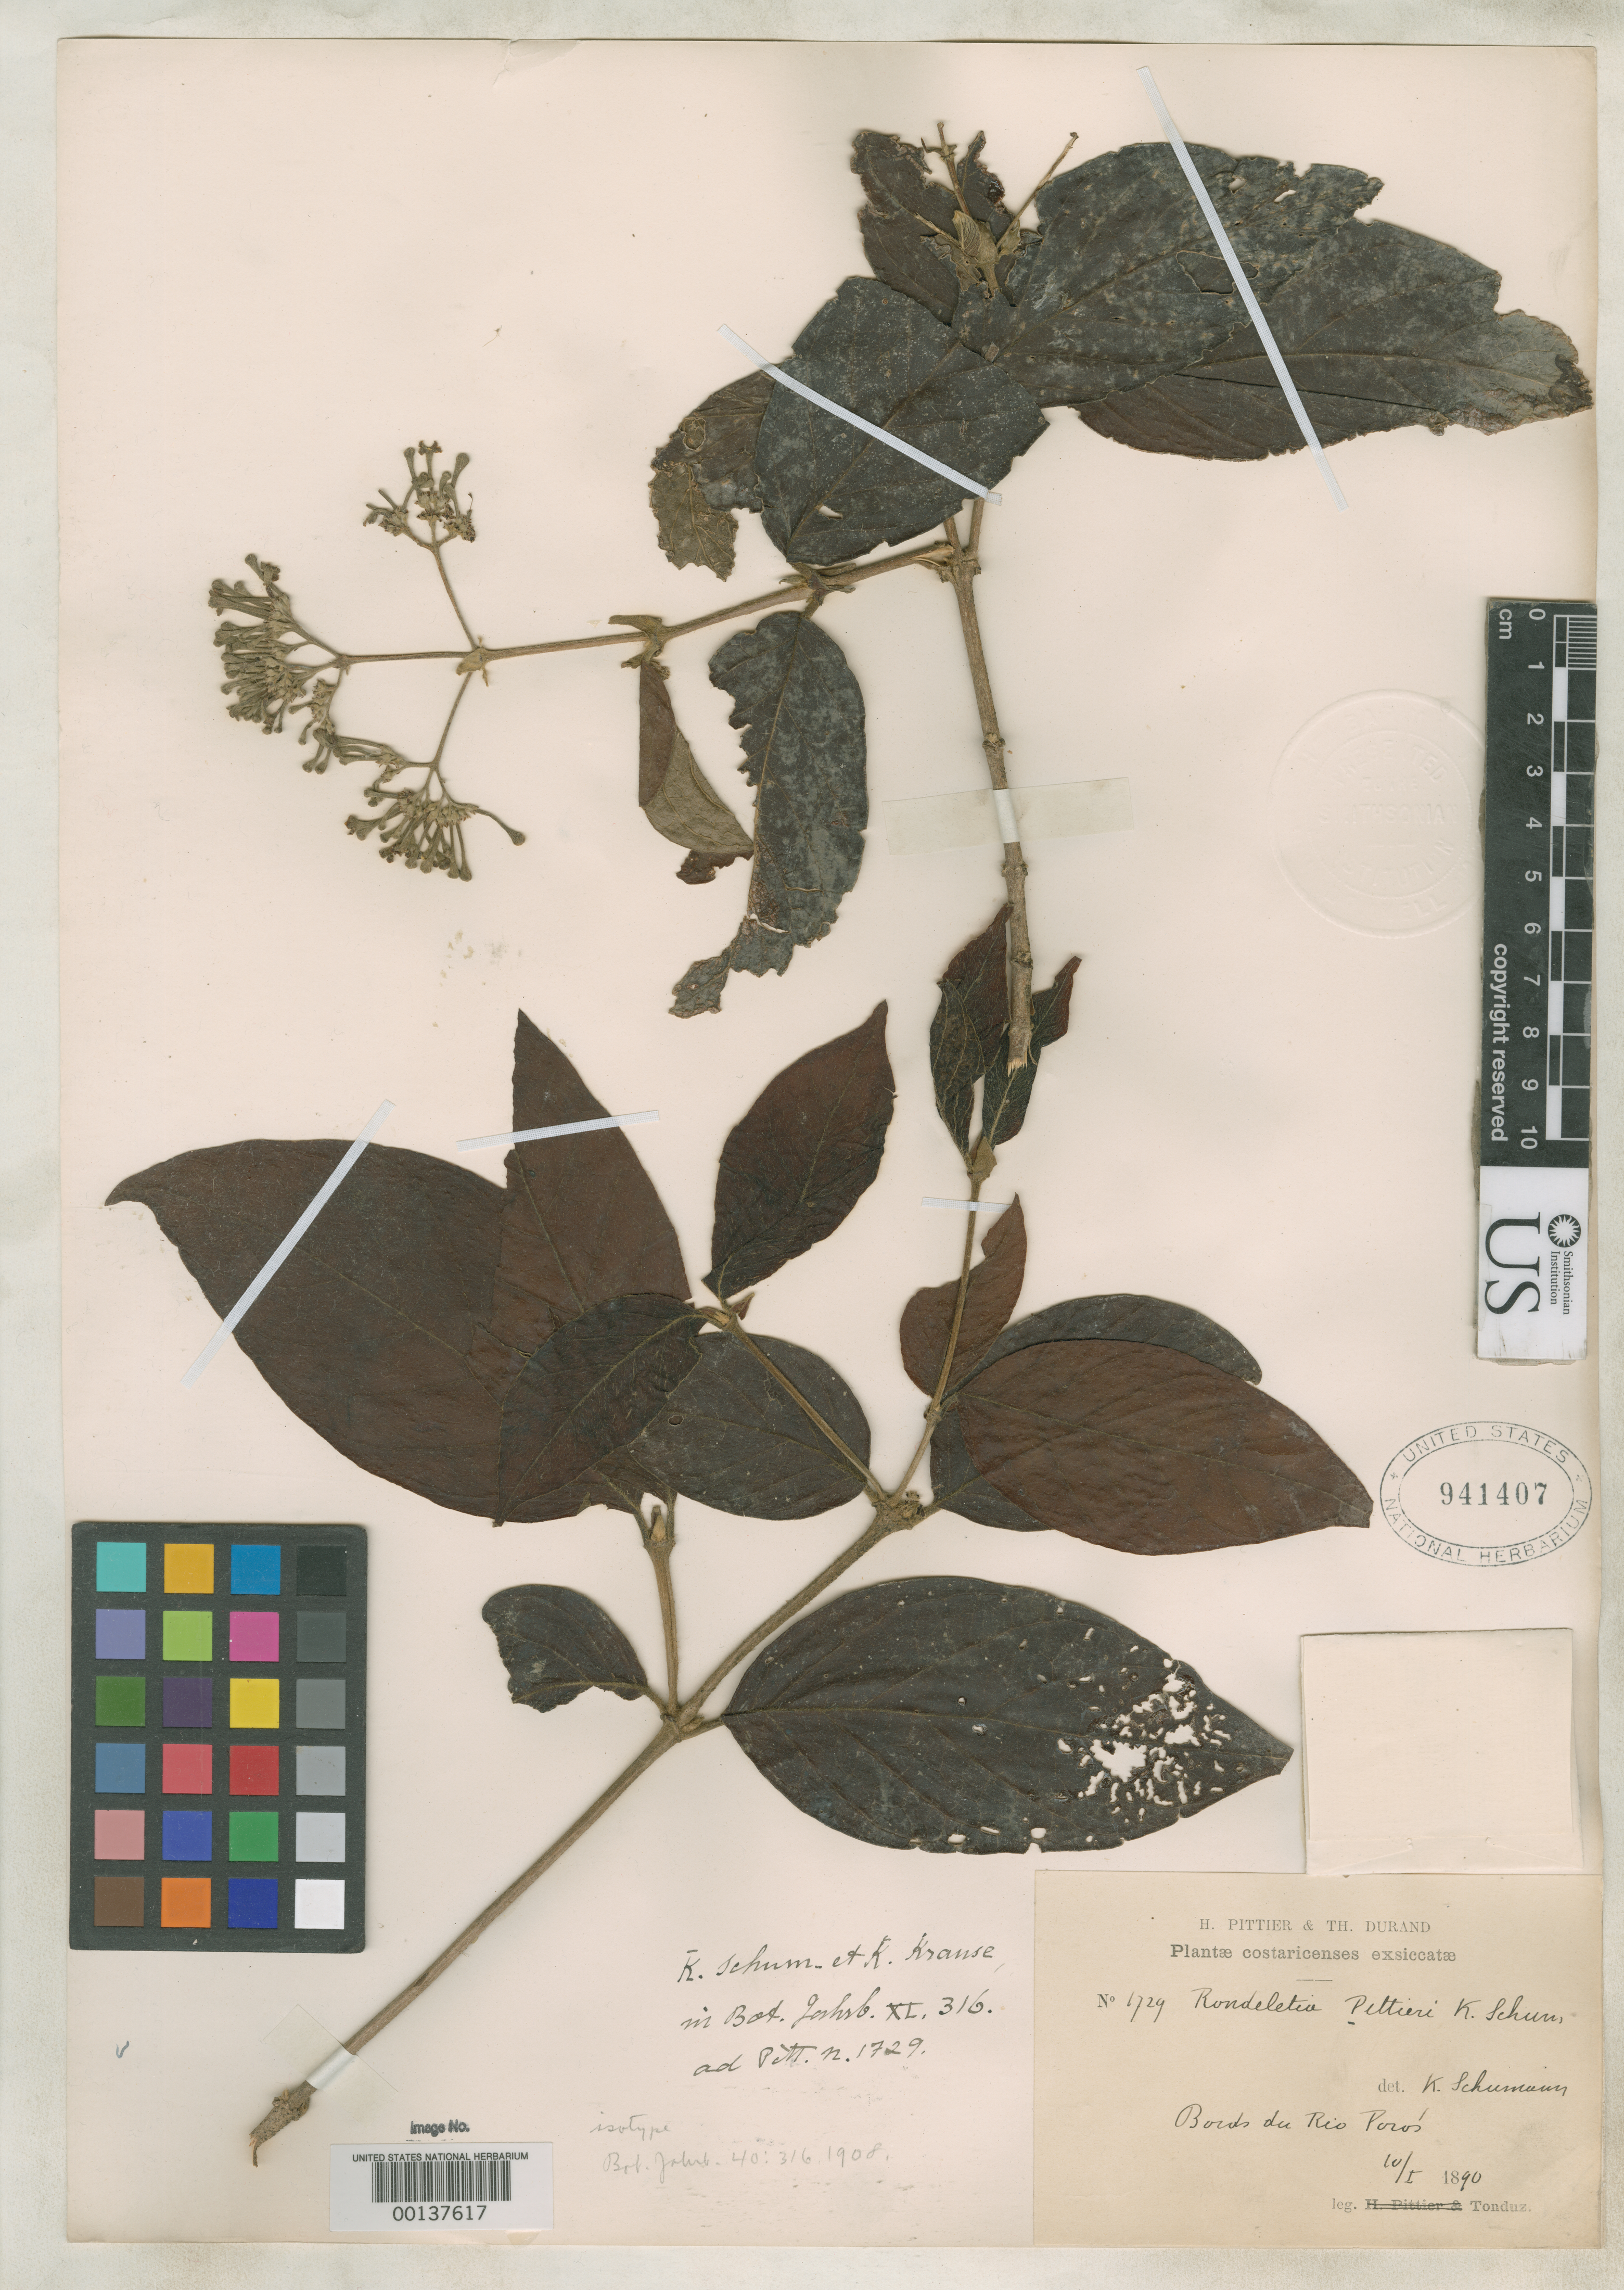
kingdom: Plantae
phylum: Tracheophyta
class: Magnoliopsida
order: Gentianales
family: Rubiaceae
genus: Rondeletia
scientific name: Rondeletia pittieri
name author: K. Schum. & K. Krause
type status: Isotype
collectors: A. Tonduz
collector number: Pittier & Durand 1729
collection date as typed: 10 Jan 1890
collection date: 1890-01-10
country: Costa Rica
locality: Bords du Rio Poros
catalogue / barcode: US 941407